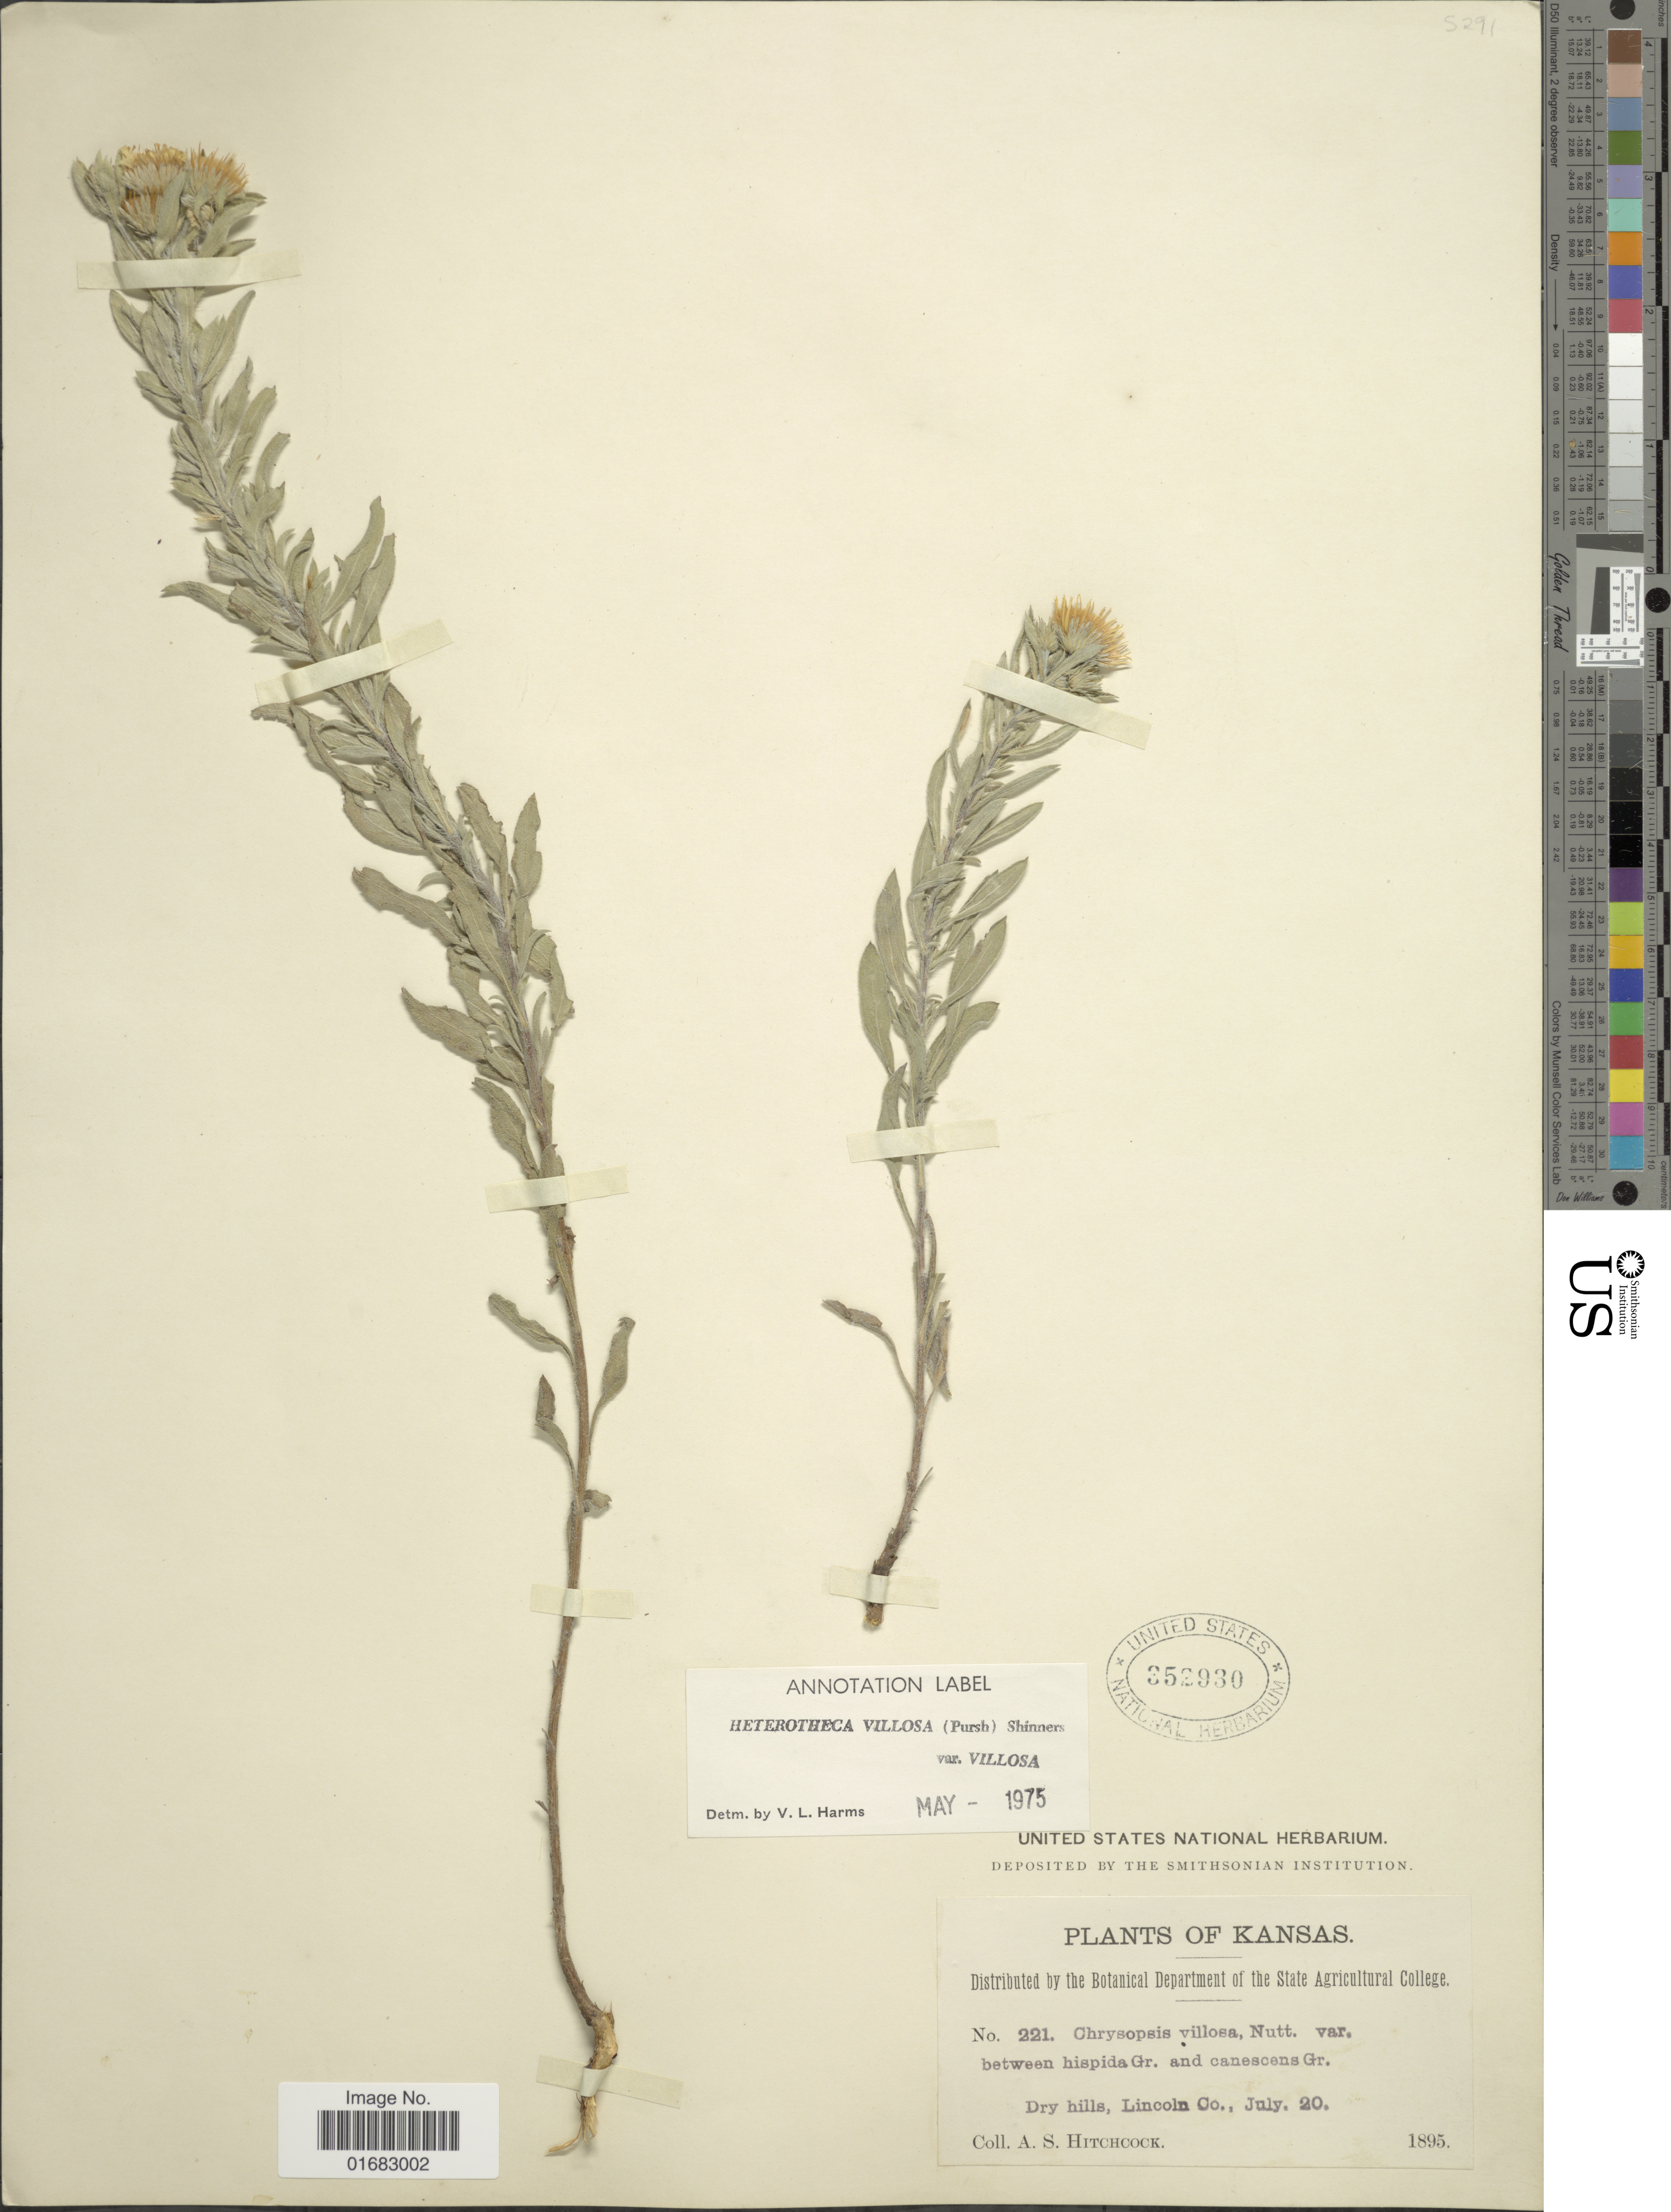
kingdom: Plantae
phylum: Tracheophyta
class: Magnoliopsida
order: Asterales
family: Asteraceae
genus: Heterotheca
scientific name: Heterotheca villosa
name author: (Pursh) Shinners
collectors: A. S. Hitchcock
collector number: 221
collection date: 1895-07-20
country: United States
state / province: Kansas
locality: Dry hills, Lincoln Co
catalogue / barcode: US 352930